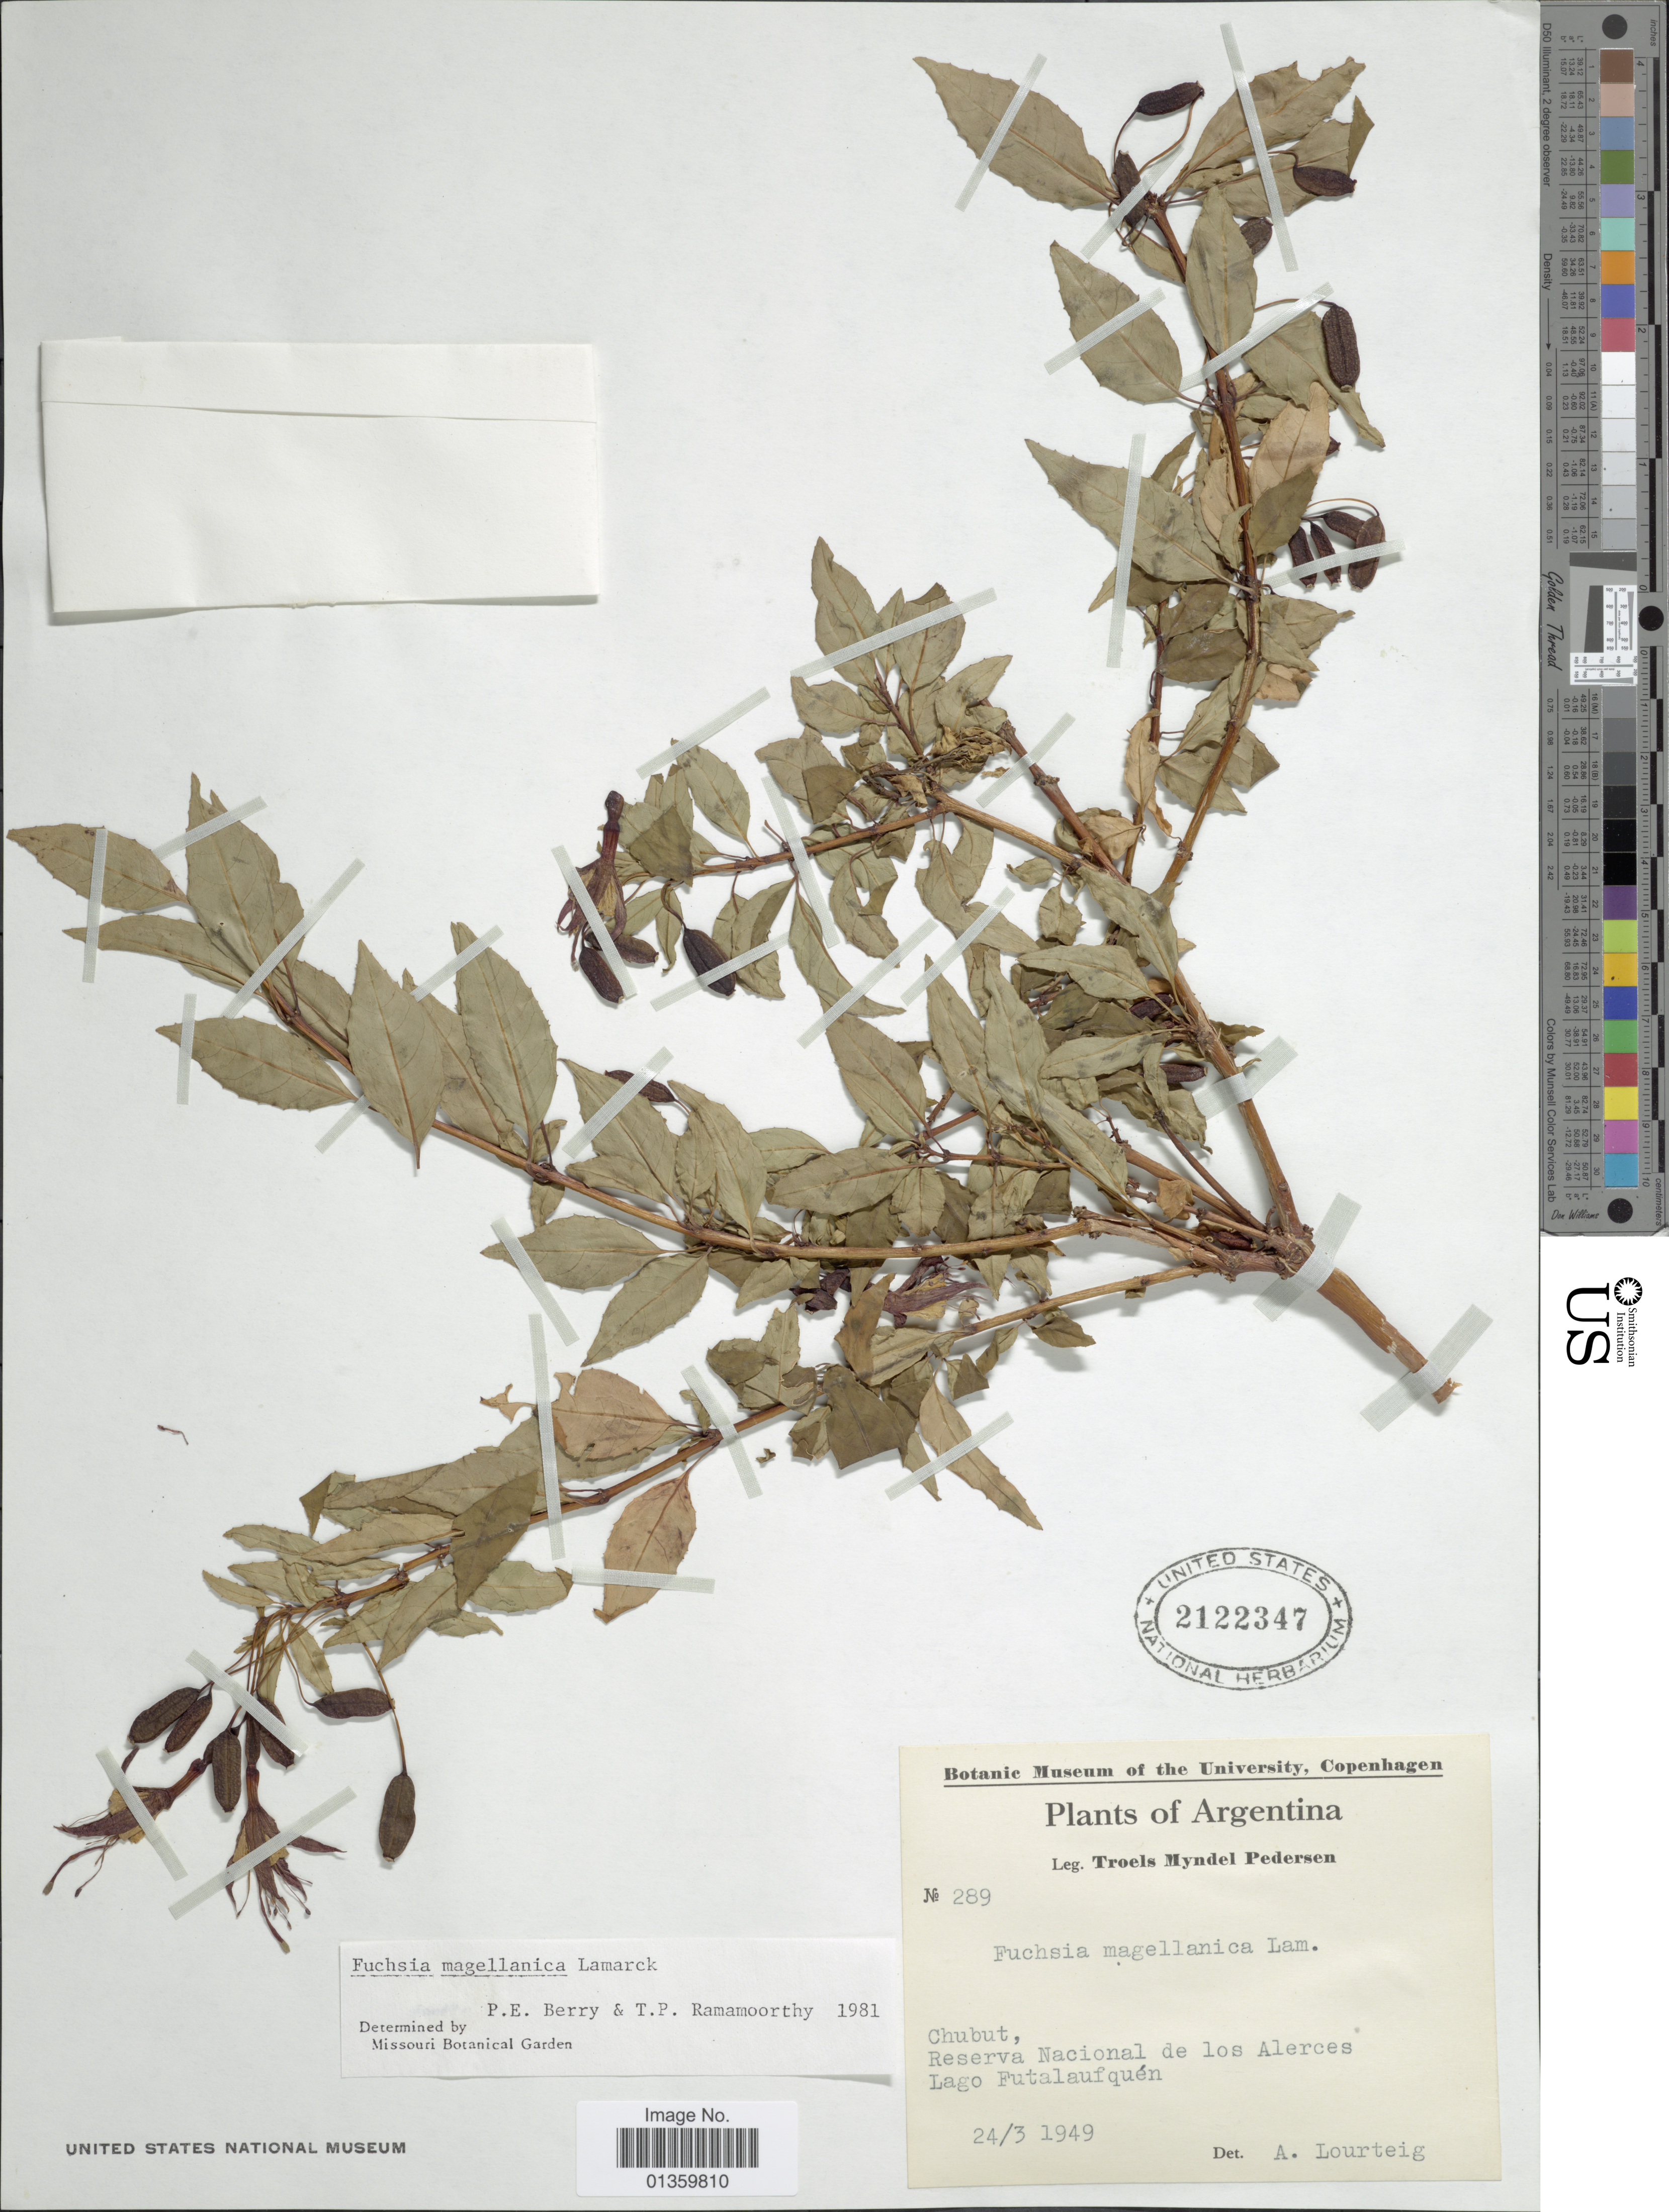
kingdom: Plantae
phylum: Tracheophyta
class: Magnoliopsida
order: Myrtales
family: Onagraceae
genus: Fuchsia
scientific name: Fuchsia magellanica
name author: Lam.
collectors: T. Pederson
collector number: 289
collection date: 1949-03-24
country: Argentina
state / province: Chubut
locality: Reserva Nacional de los Alerces, Lago Futalaufquén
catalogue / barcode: US 2122347